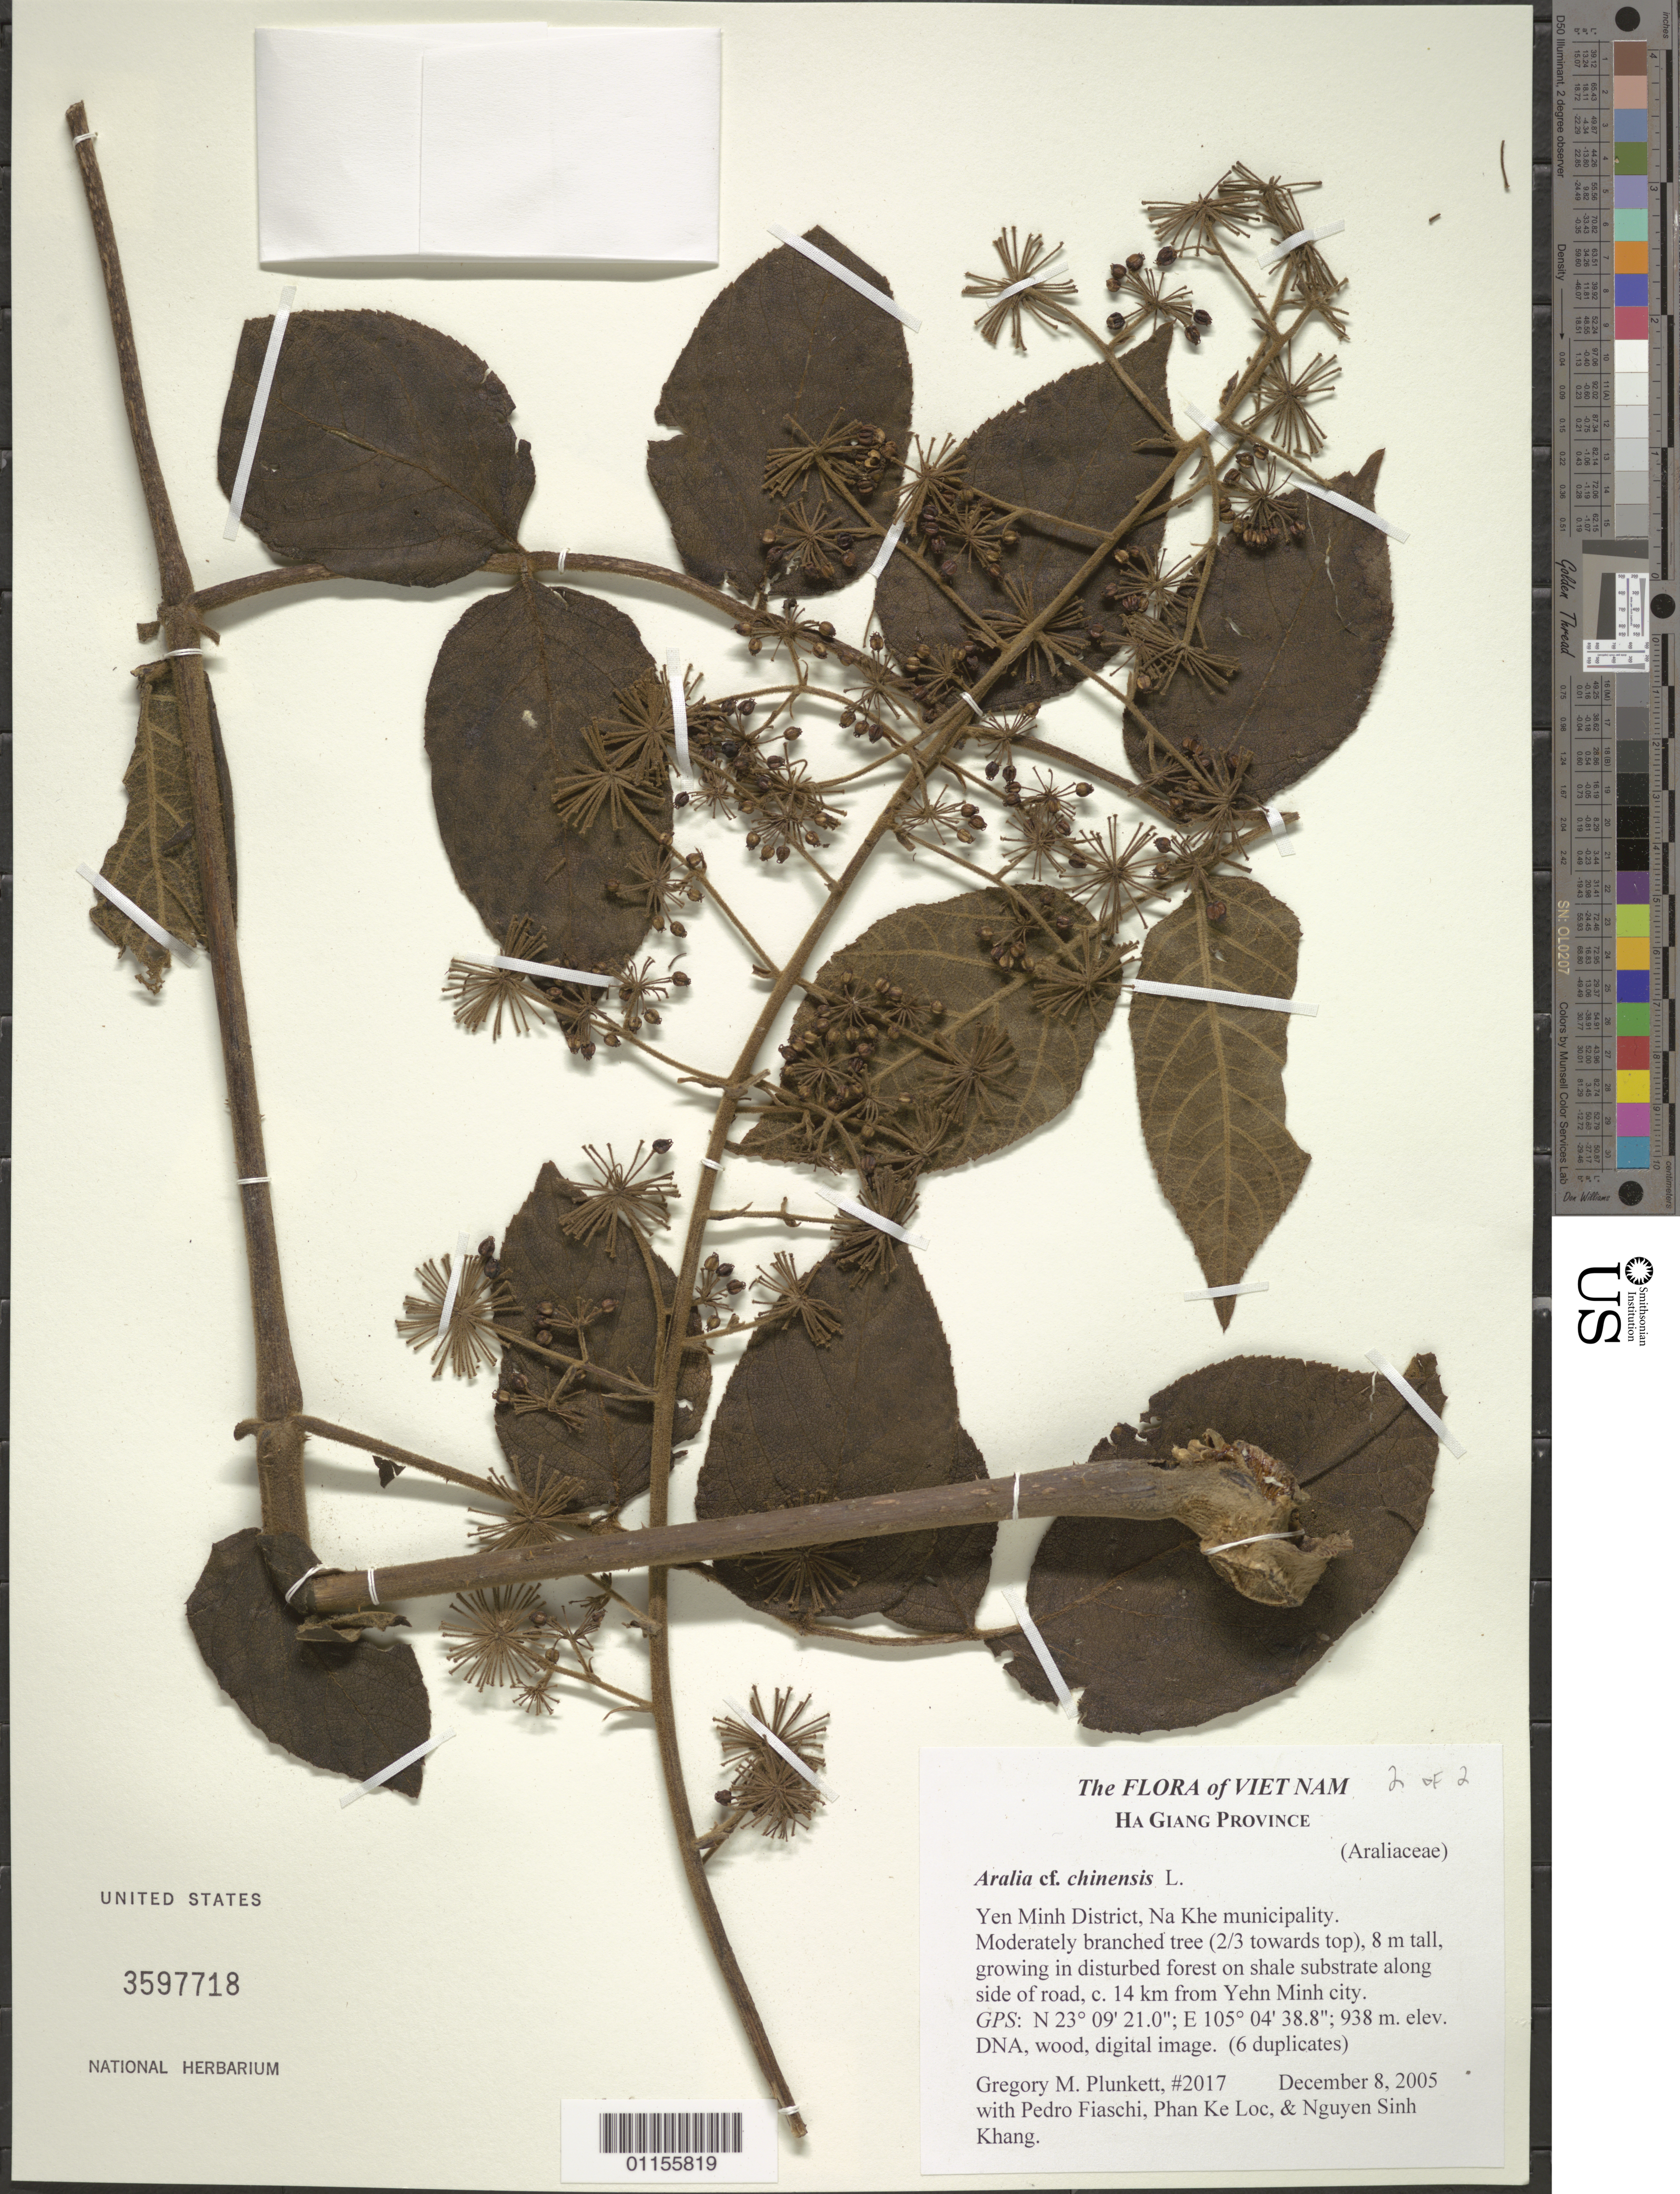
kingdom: Plantae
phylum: Tracheophyta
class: Magnoliopsida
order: Apiales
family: Araliaceae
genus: Aralia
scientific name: Aralia cf. chinensis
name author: L.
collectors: G. M. Plunkett, P. Fiaschi, P. K. Lôc & N. Khang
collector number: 2017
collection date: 2005-12-08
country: Vietnam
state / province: Hà Giang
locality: Na Khe municipality. 14 km from Yehn Minh city.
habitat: Moderately branched tree growing in disturbed forest on shale substrate along side of road.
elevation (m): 938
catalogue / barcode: US 3597718